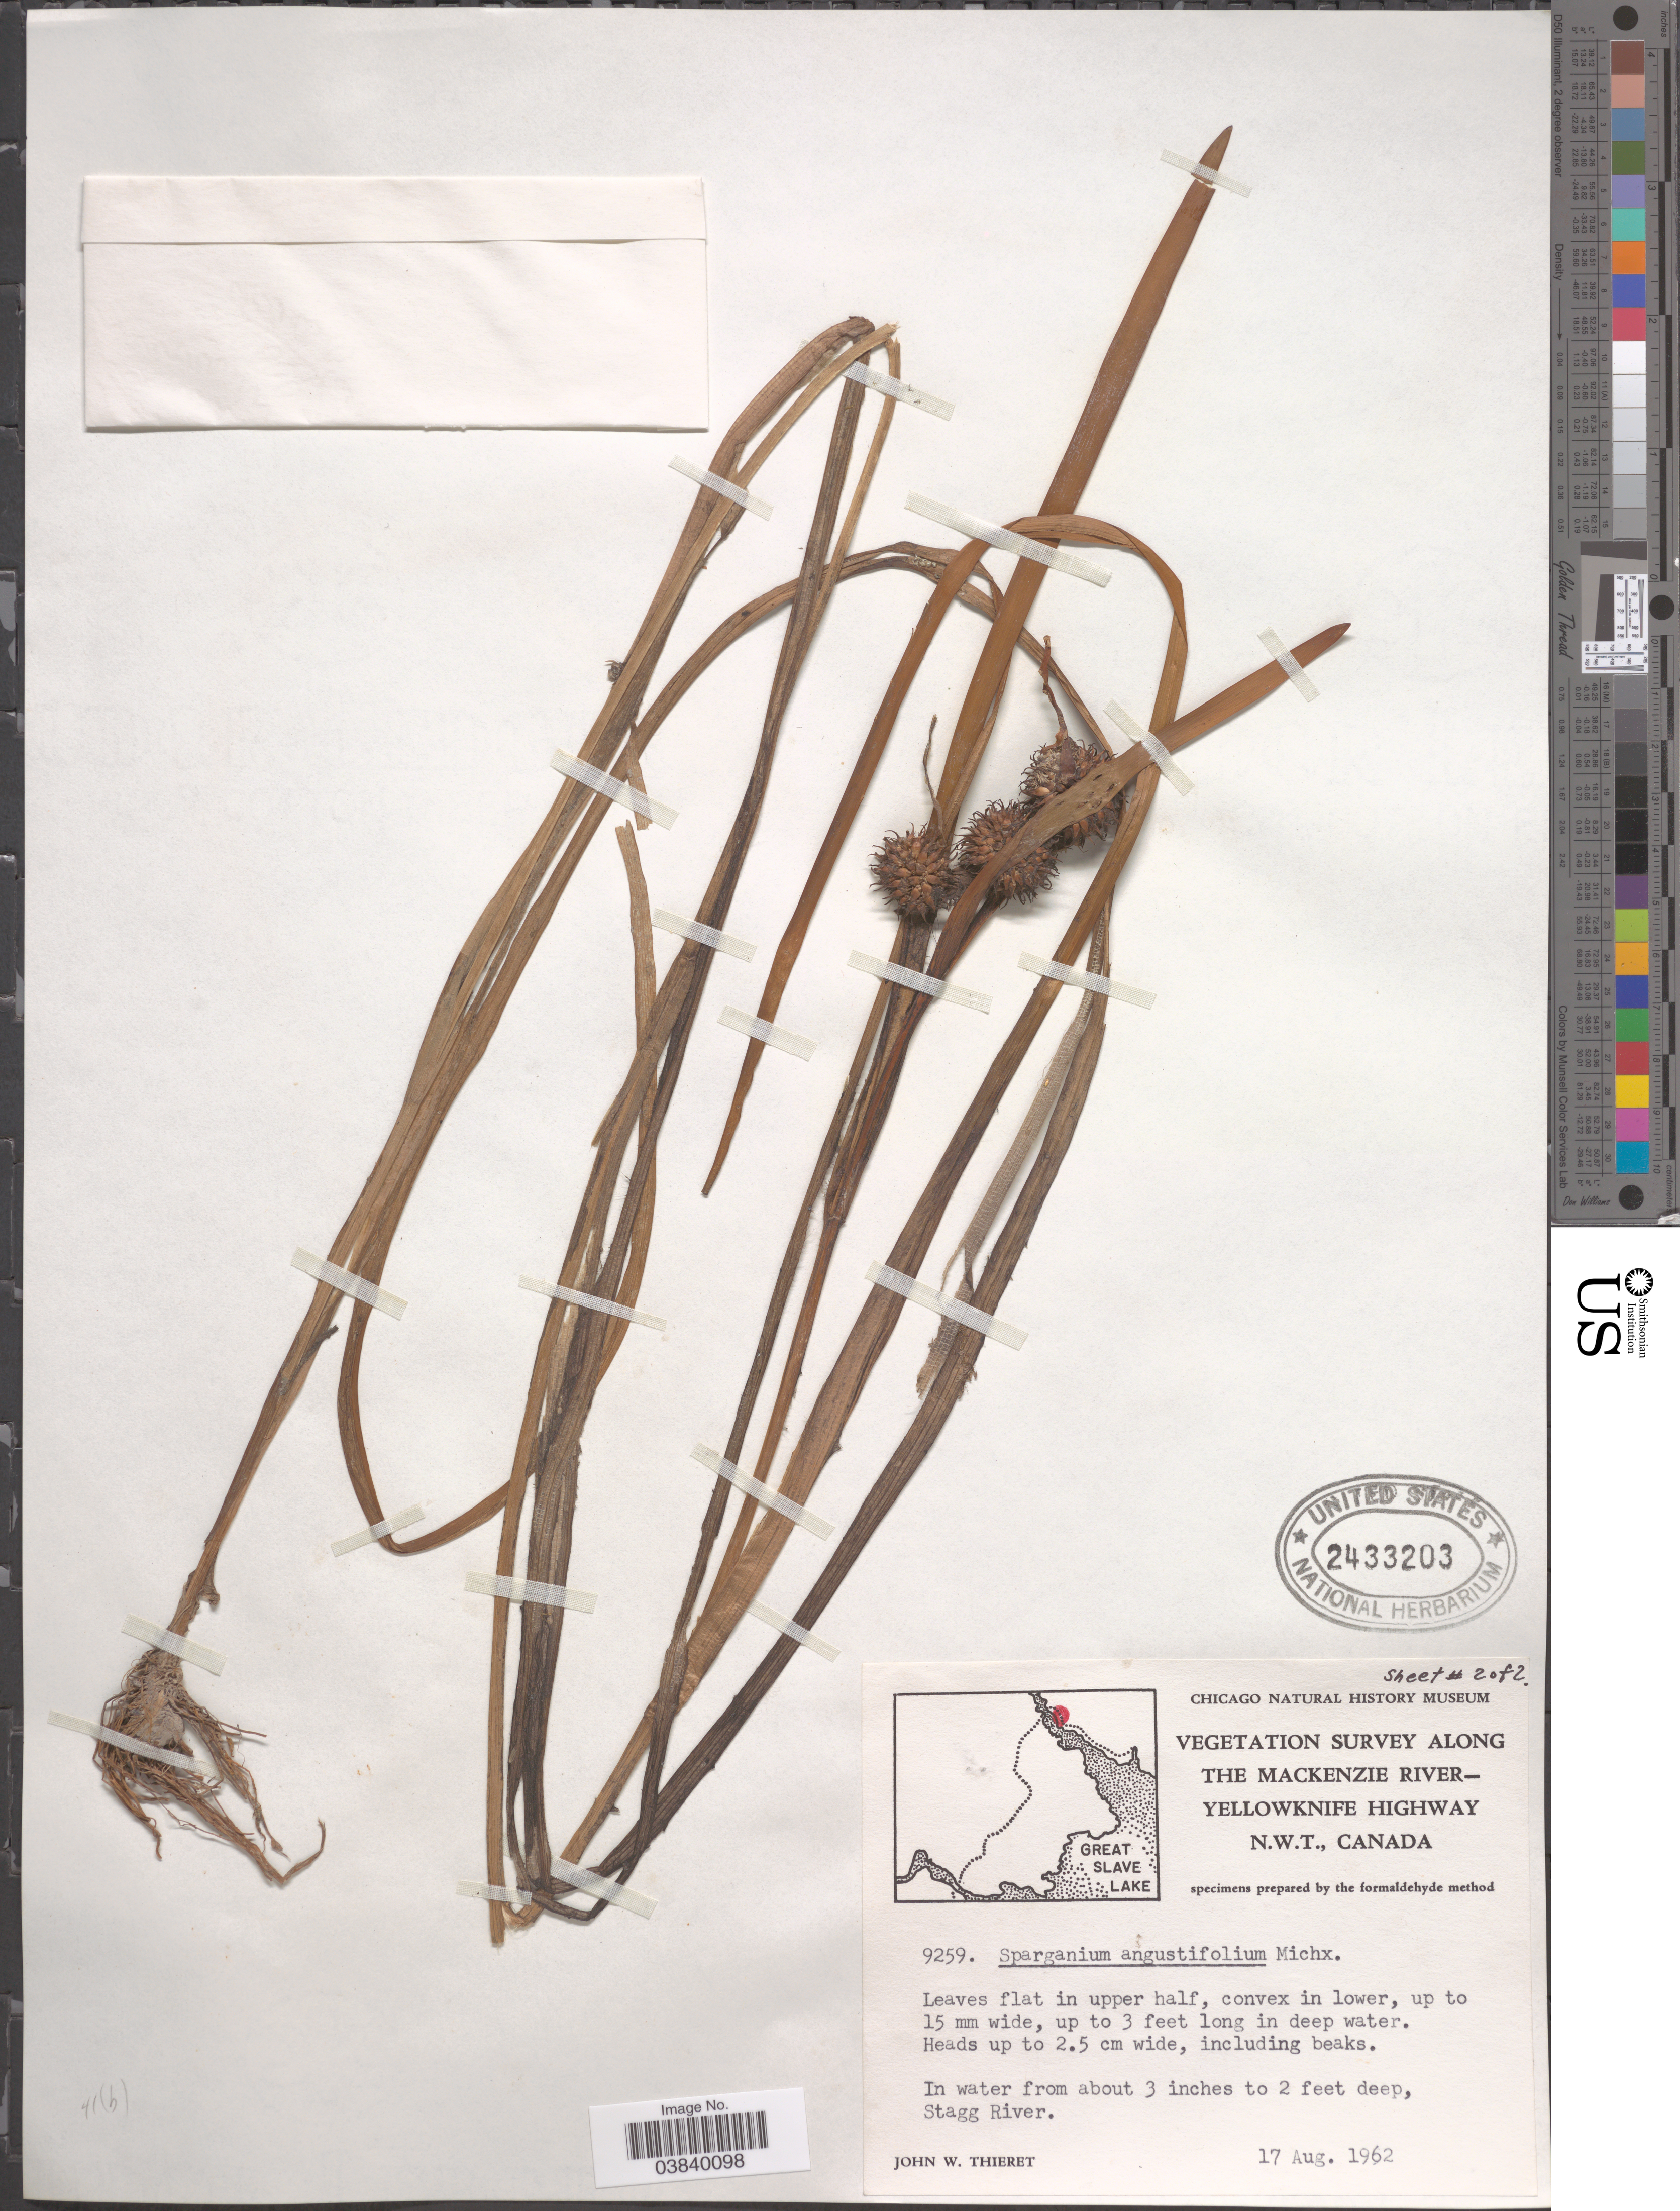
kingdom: Plantae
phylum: Tracheophyta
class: Liliopsida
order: Poales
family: Typhaceae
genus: Sparganium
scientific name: Sparganium angustifolium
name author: Michx.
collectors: J. W. Thieret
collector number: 9259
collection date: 1962-08-17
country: Canada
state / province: Northwest Territories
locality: Machenzie River-Yellowknife Highway. Stagg River.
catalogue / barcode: US 2433203